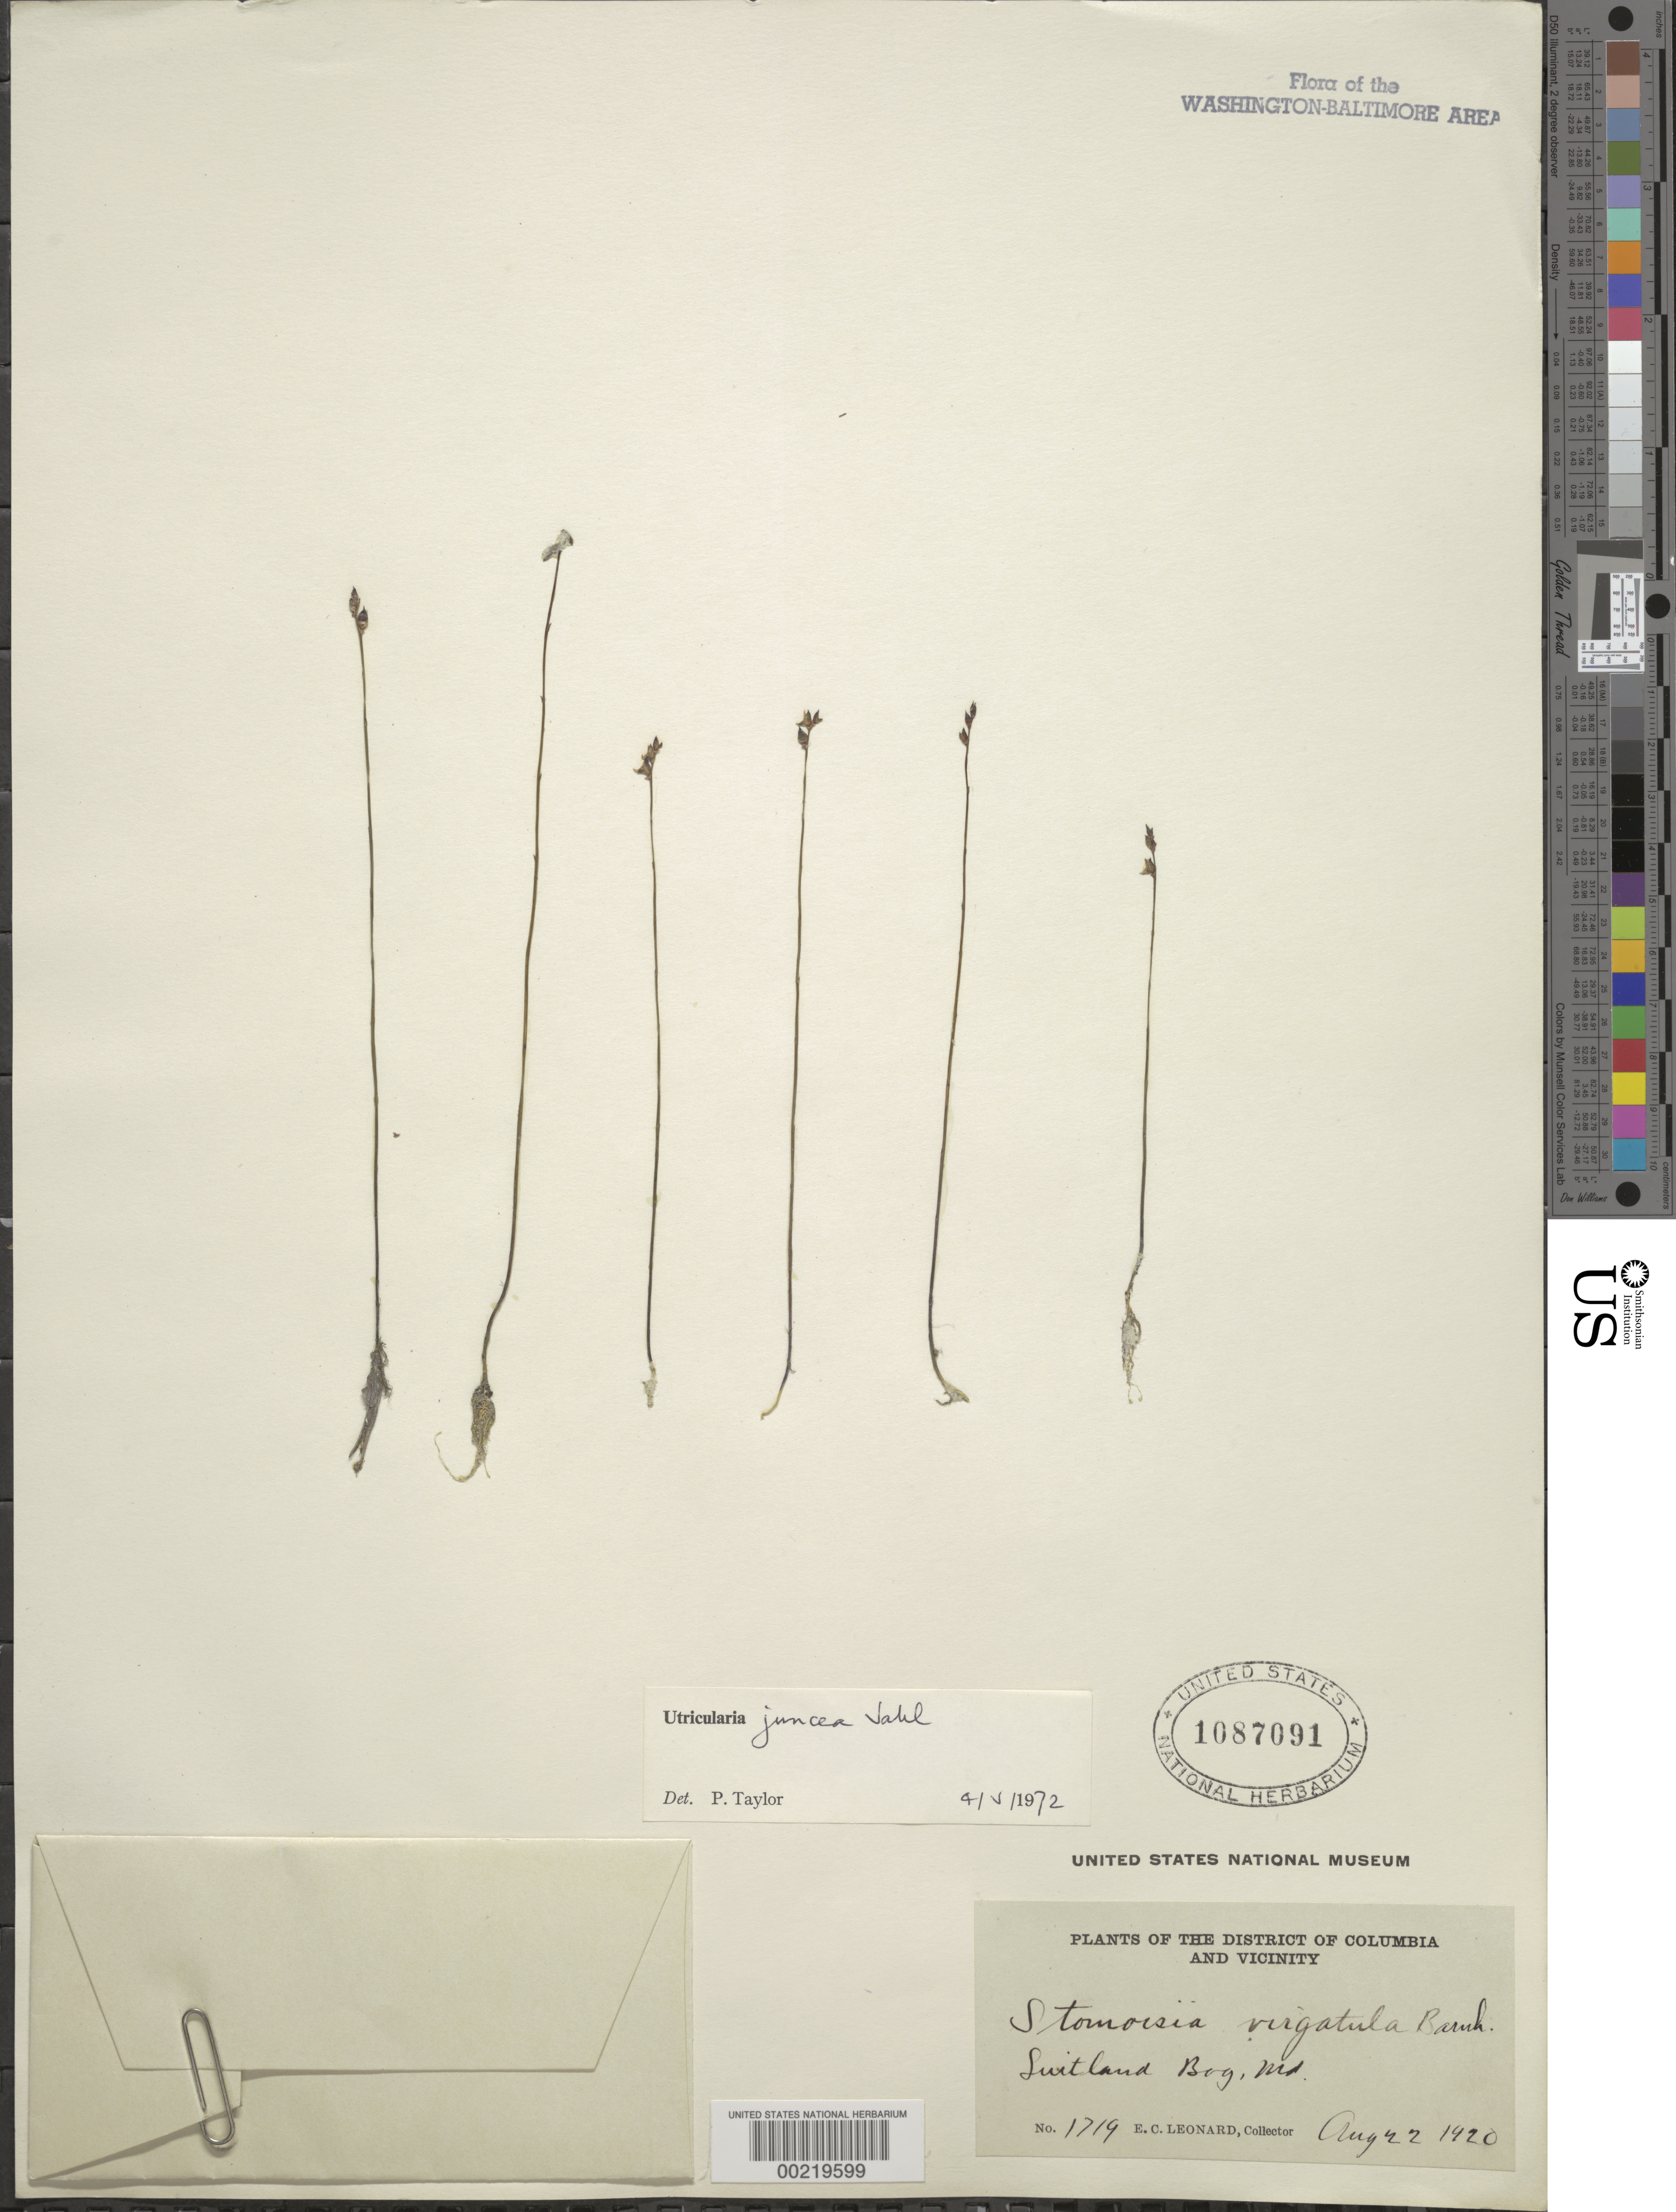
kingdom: Plantae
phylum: Tracheophyta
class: Magnoliopsida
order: Lamiales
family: Lentibulariaceae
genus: Utricularia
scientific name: Utricularia juncea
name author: Vahl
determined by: Taylor, P. G.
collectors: E. C. Leonard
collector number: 1719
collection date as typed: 22 Aug 1920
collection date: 1920-08-22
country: United States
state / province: Maryland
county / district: Prince George's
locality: Suitland Bog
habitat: Bog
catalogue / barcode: US 1087091